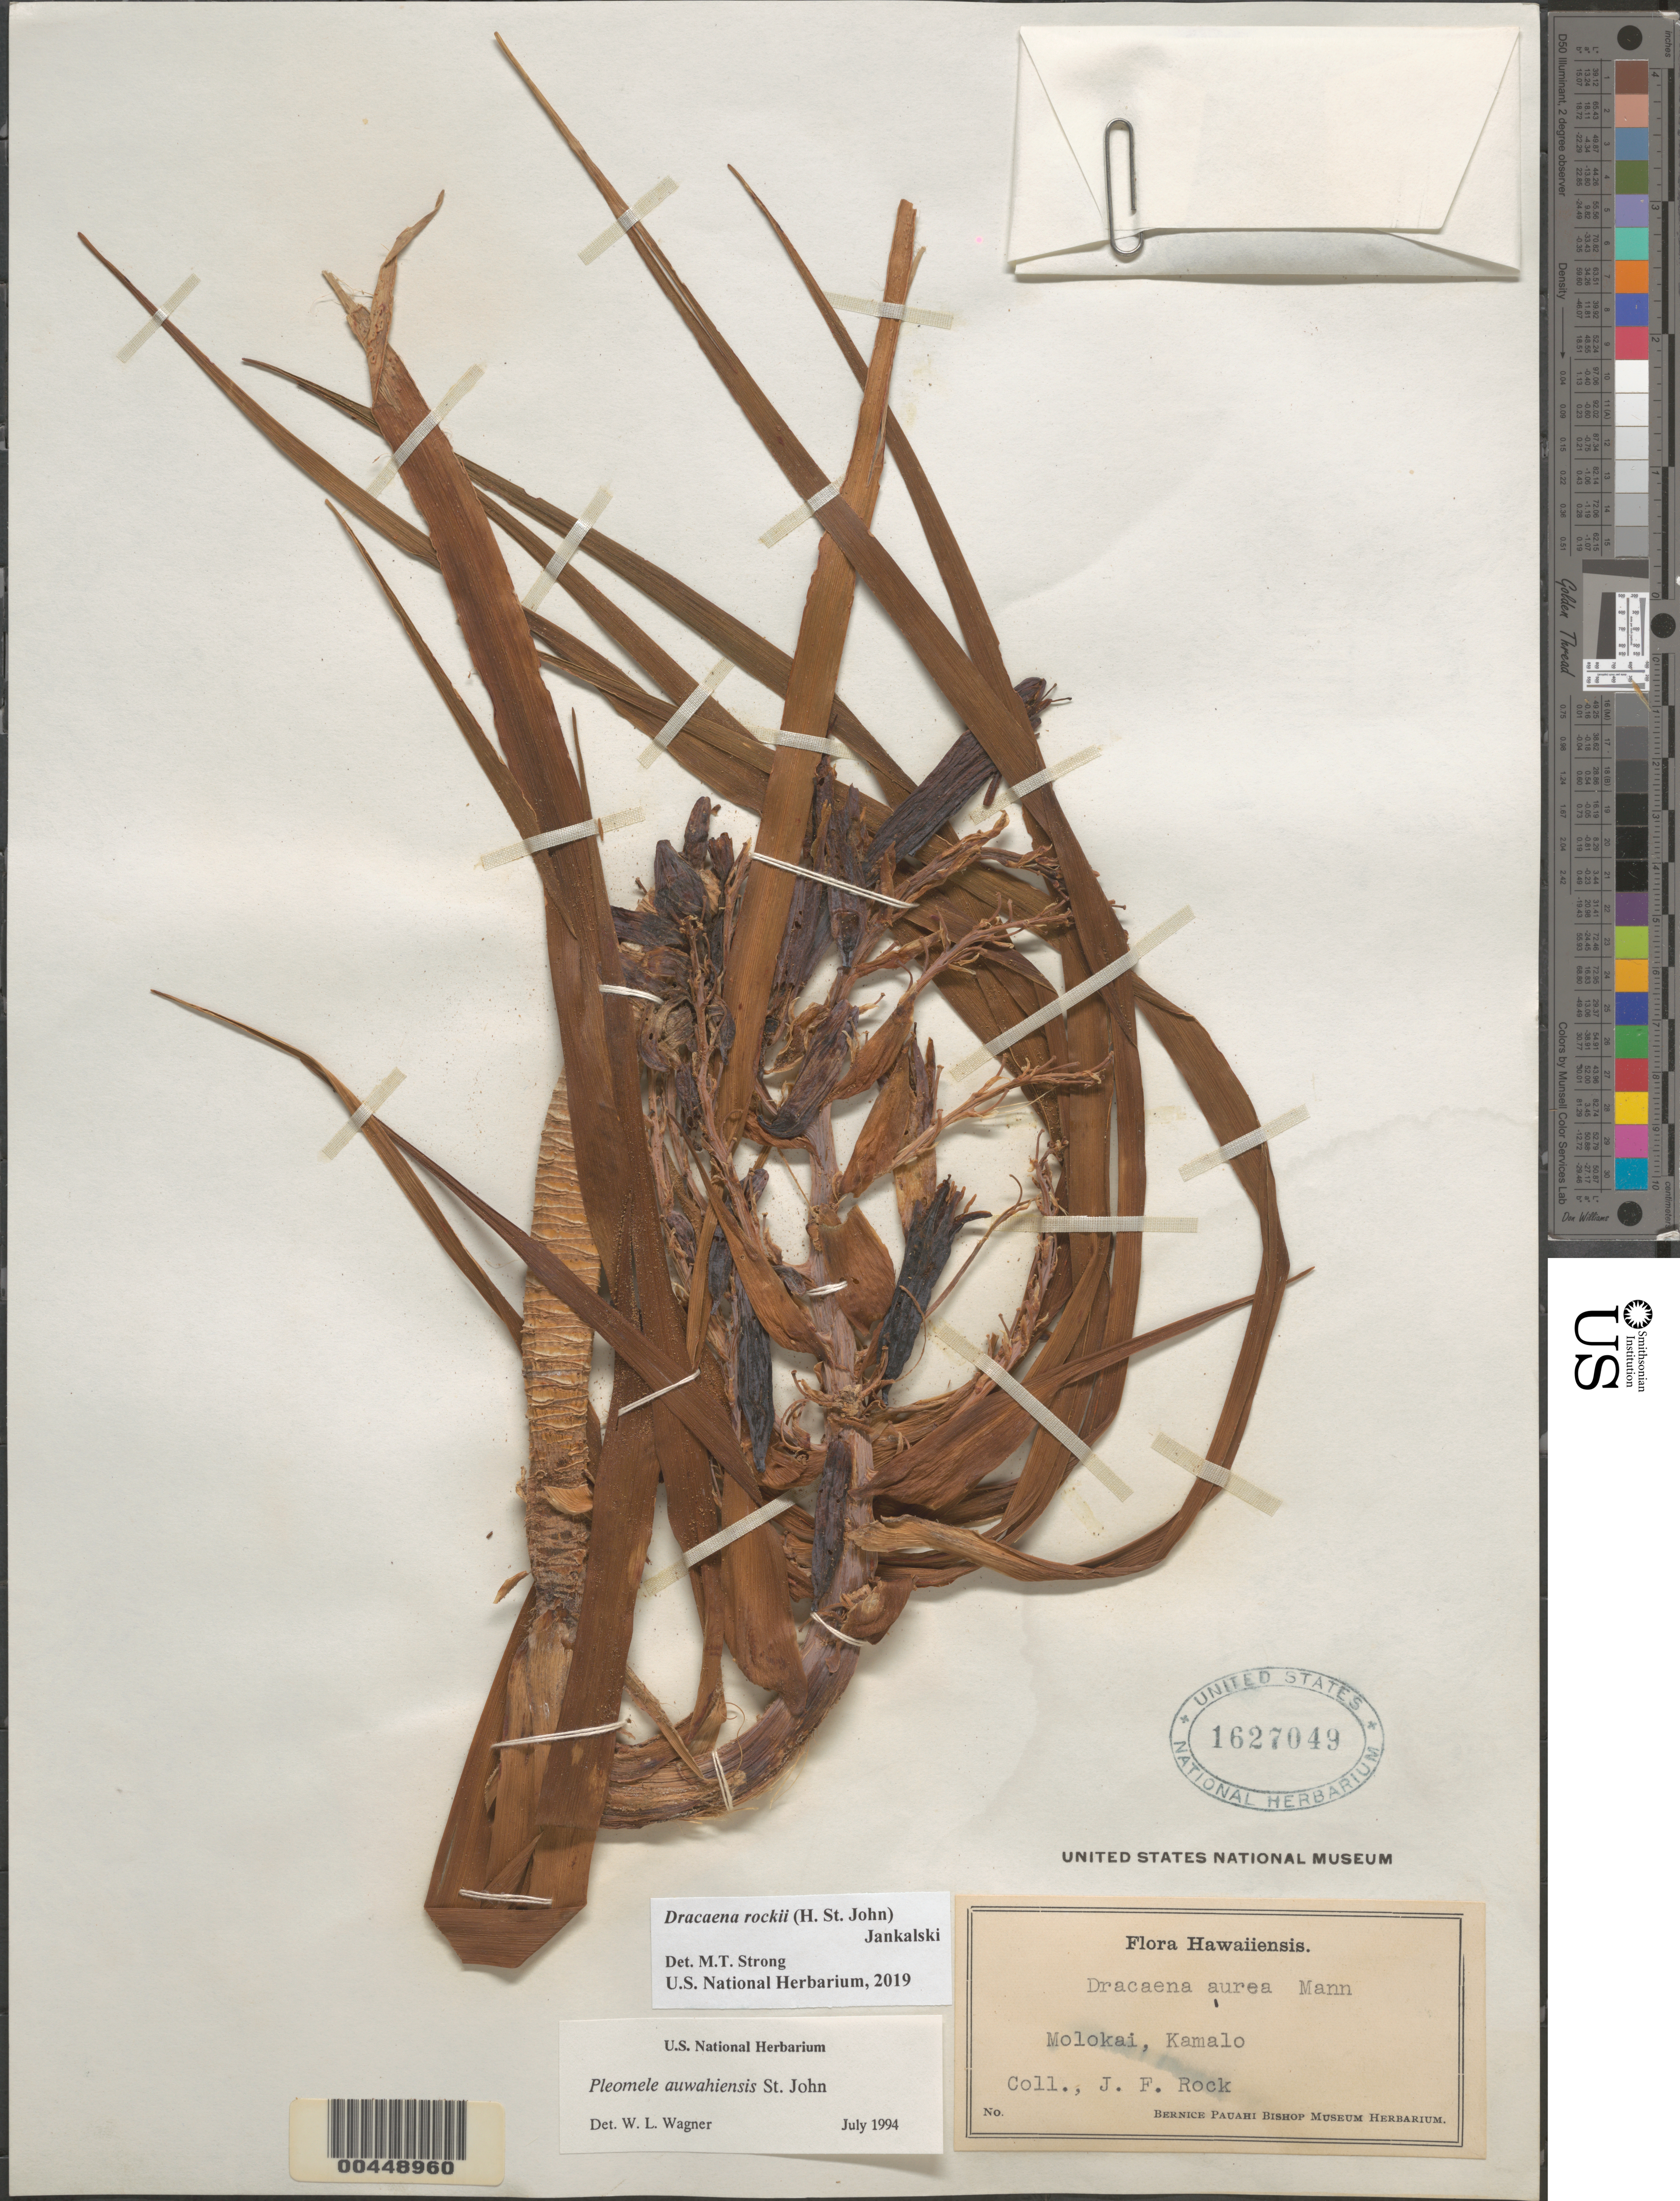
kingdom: Plantae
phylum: Tracheophyta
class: Liliopsida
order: Asparagales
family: Asparagaceae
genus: Dracaena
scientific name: Dracaena rockii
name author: (H. St. John) Jankalski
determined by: Strong, Mark T., (BOT), Smithsonian Institution - National Museum of Natural History (UNITED STATES)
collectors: J. F. Rock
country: United States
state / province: Hawaii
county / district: Maui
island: Moloka'i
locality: Kamalo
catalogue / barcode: US 1627049